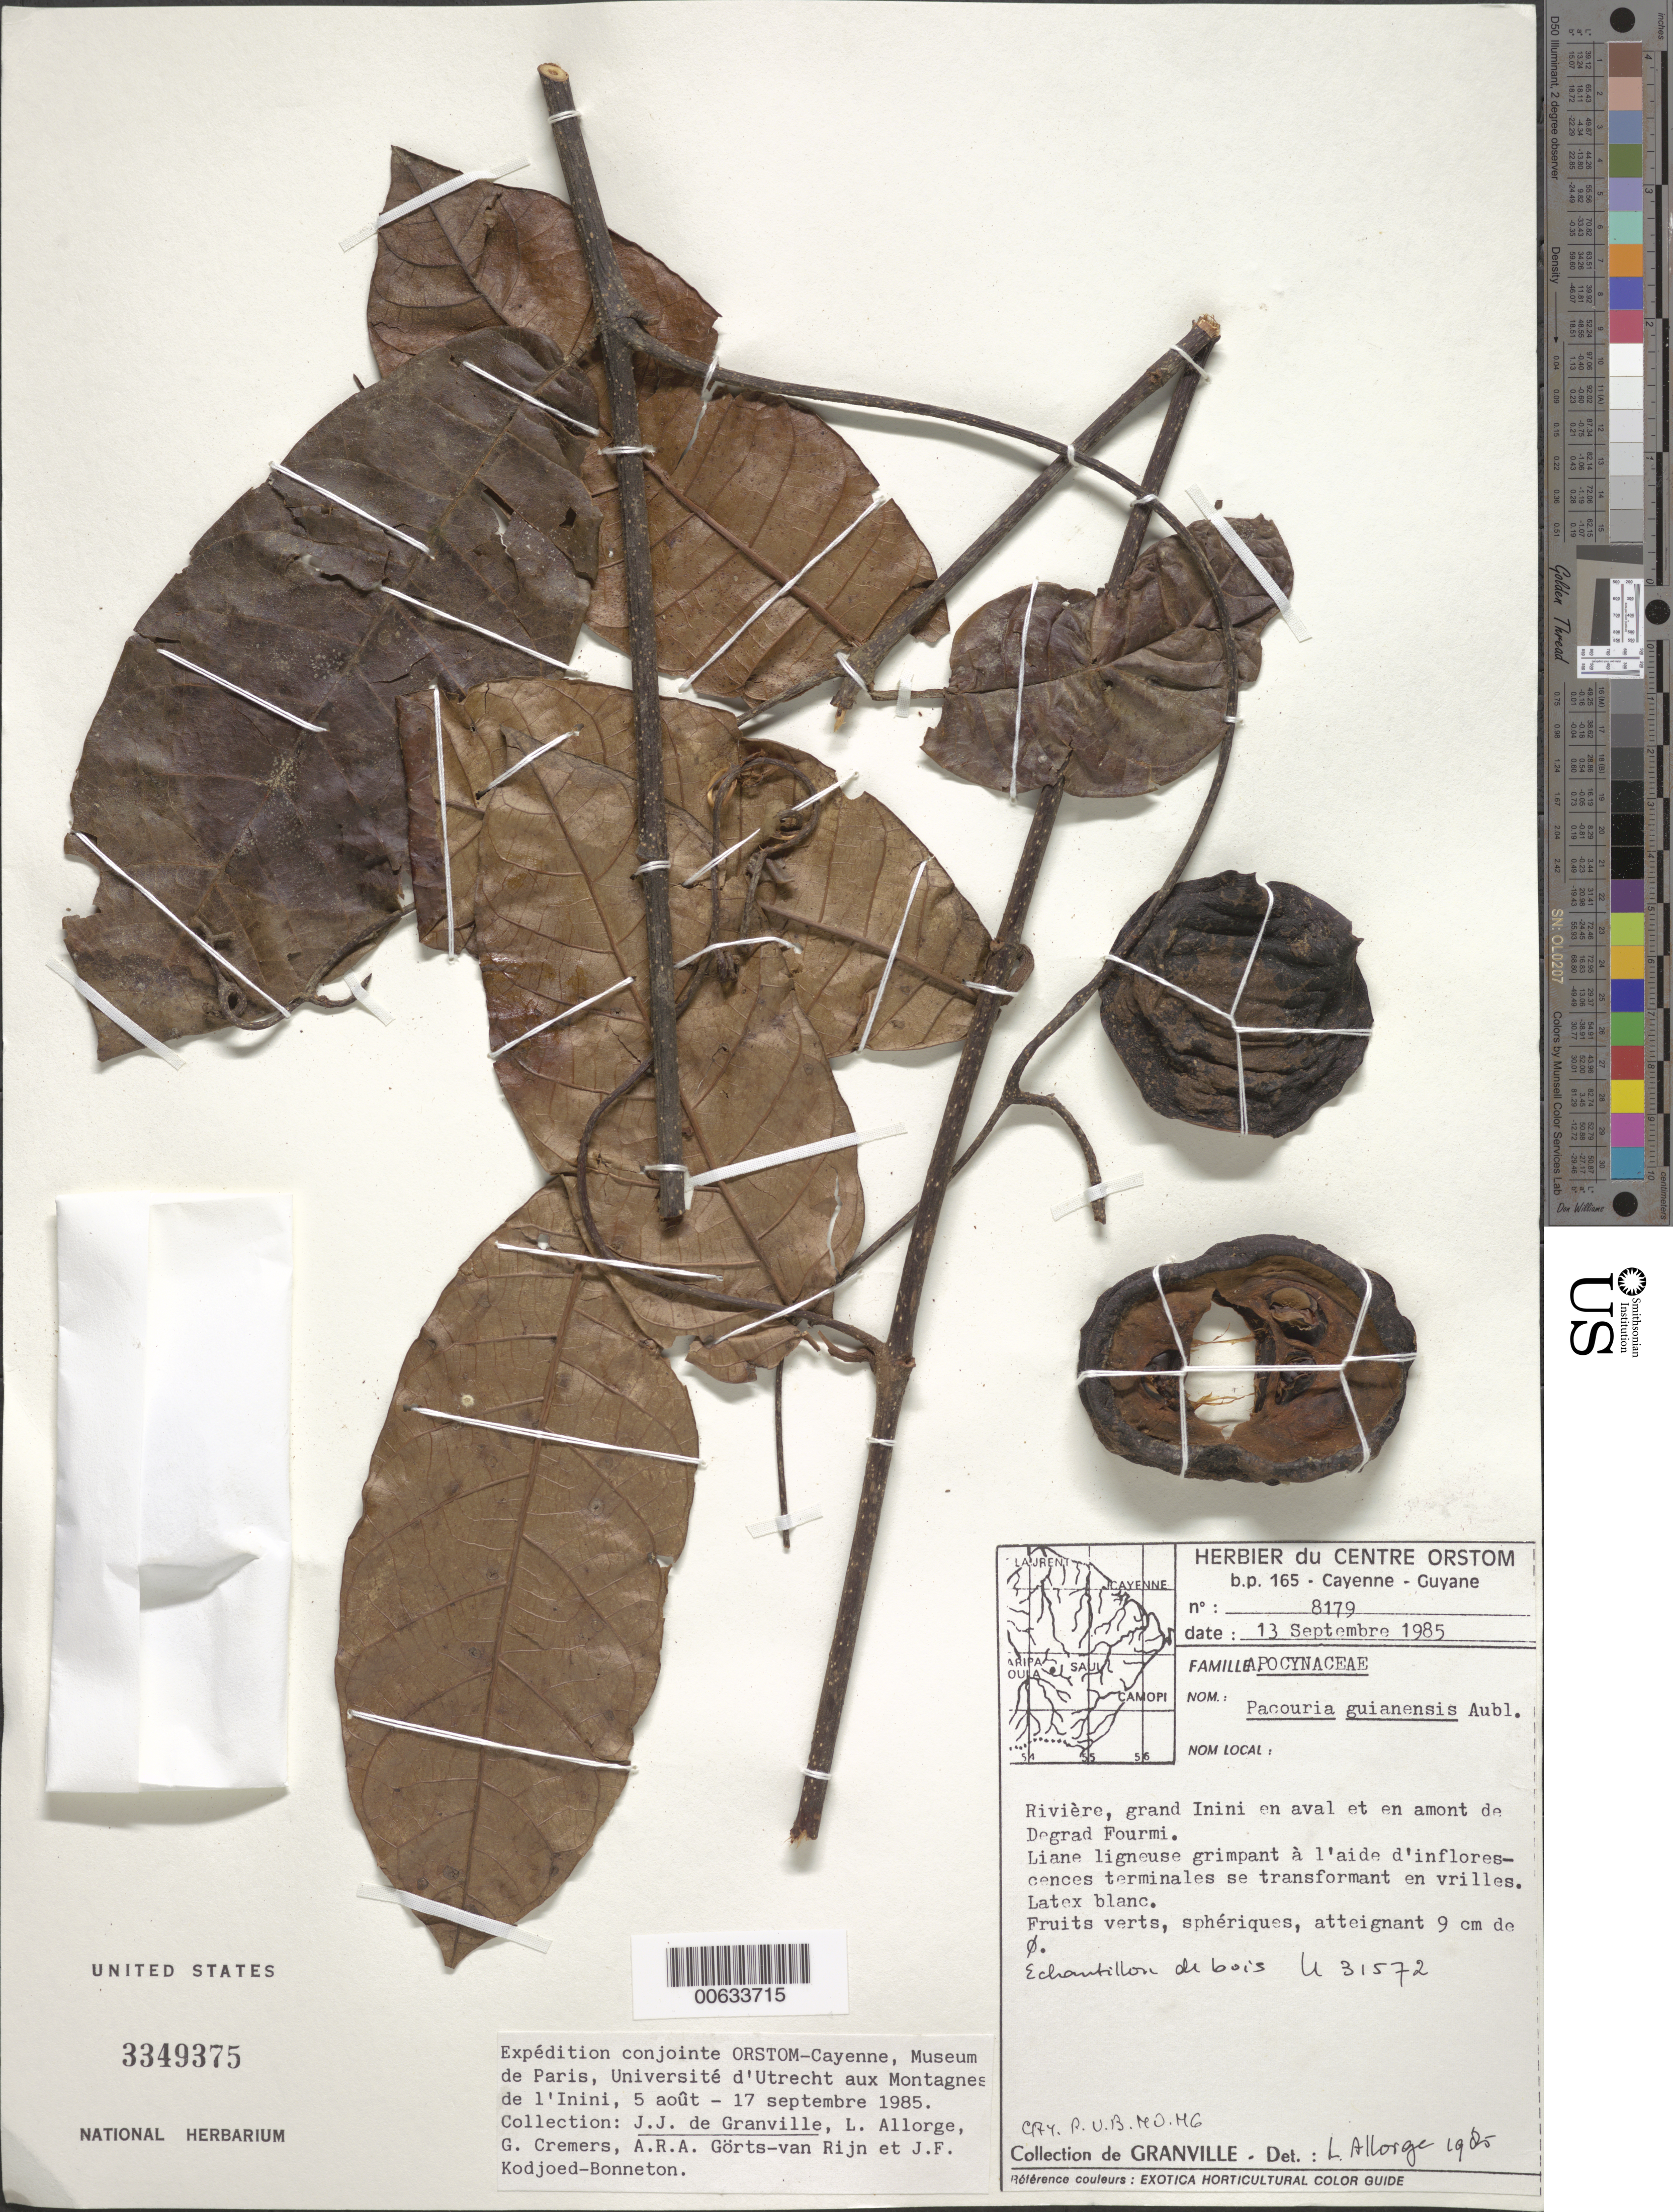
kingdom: Plantae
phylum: Tracheophyta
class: Magnoliopsida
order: Gentianales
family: Apocynaceae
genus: Landolphia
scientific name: Landolphia guianensis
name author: (Aubl.) Pulle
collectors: de Granville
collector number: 8179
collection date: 1985-09-13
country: French Guiana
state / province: Inini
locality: Rivière, grand Inini en aval et en amont de Degrad Fourmi.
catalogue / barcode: US 3349375